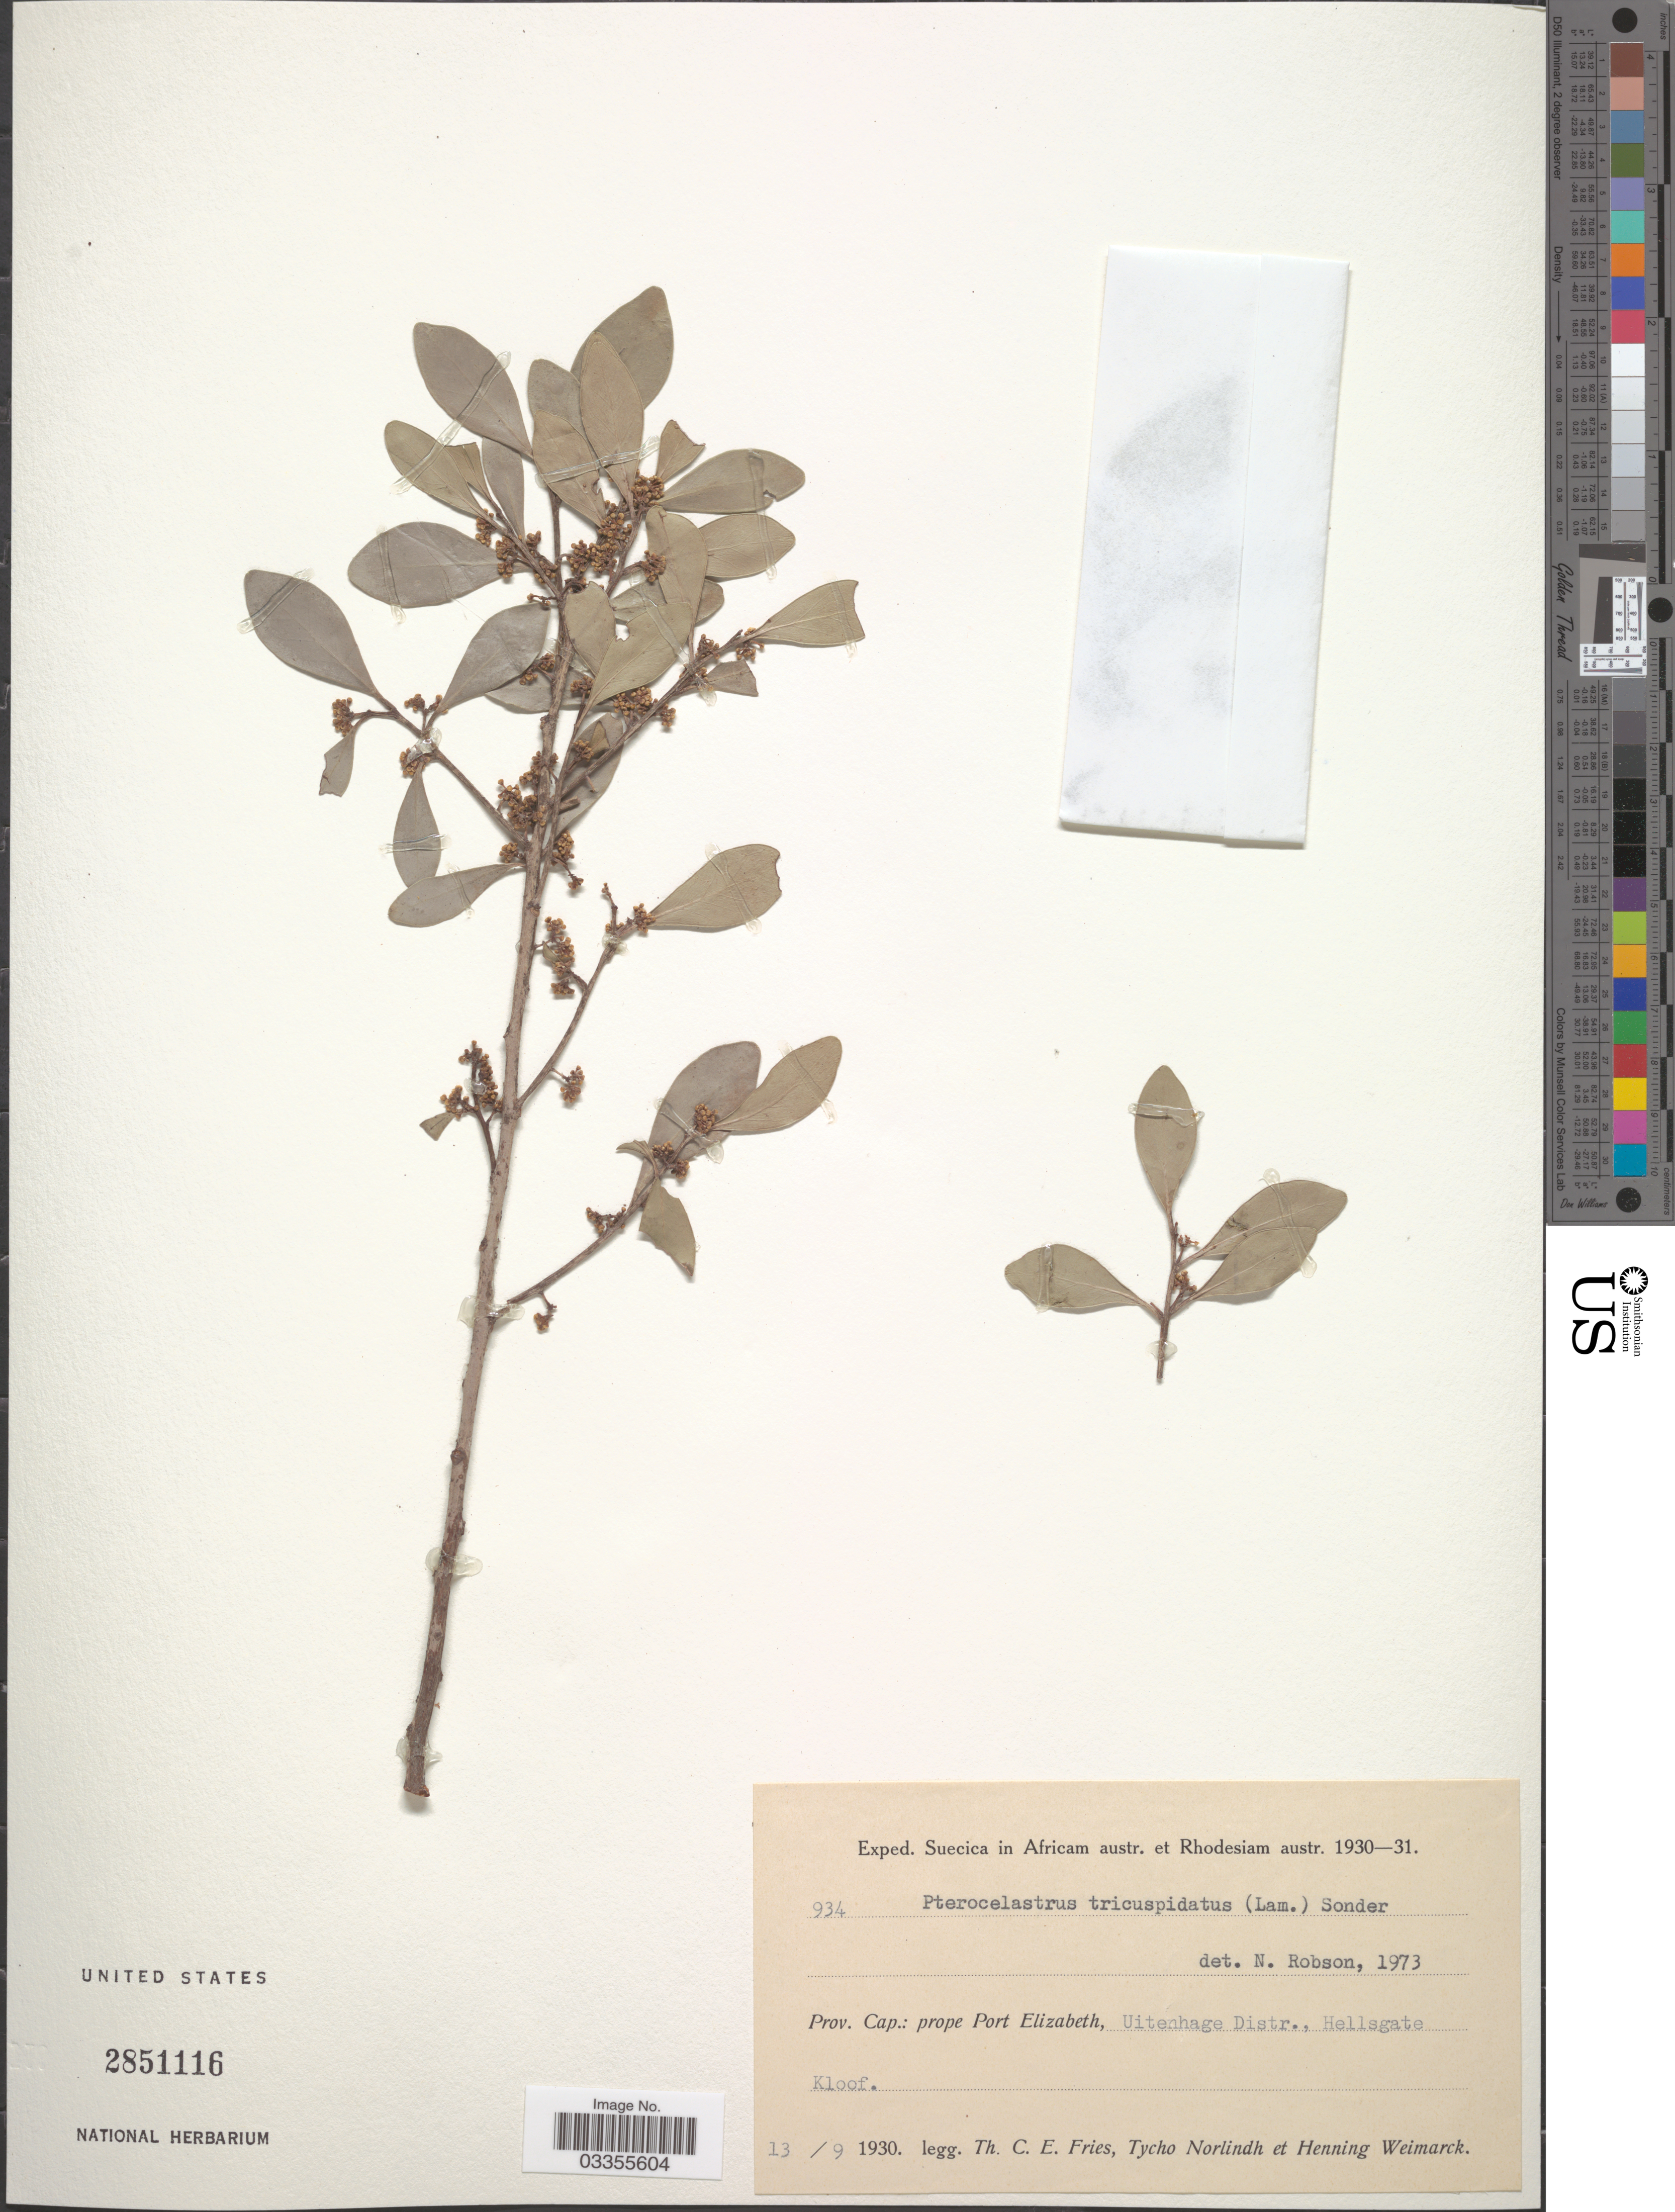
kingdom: Plantae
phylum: Tracheophyta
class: Magnoliopsida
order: Celastrales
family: Celastraceae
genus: Pterocelastrus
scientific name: Pterocelastrus tricuspidatus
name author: Walp.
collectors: T. C. E. Fries, N. T. Norlindh & H. Weimarck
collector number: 934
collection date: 1930-09-13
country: South Africa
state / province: Eastern Cape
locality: Prov. Cap.: prope Port Elizabeth, Uitenhage Distr., Hellsgate Kloof.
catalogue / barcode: US 2851116